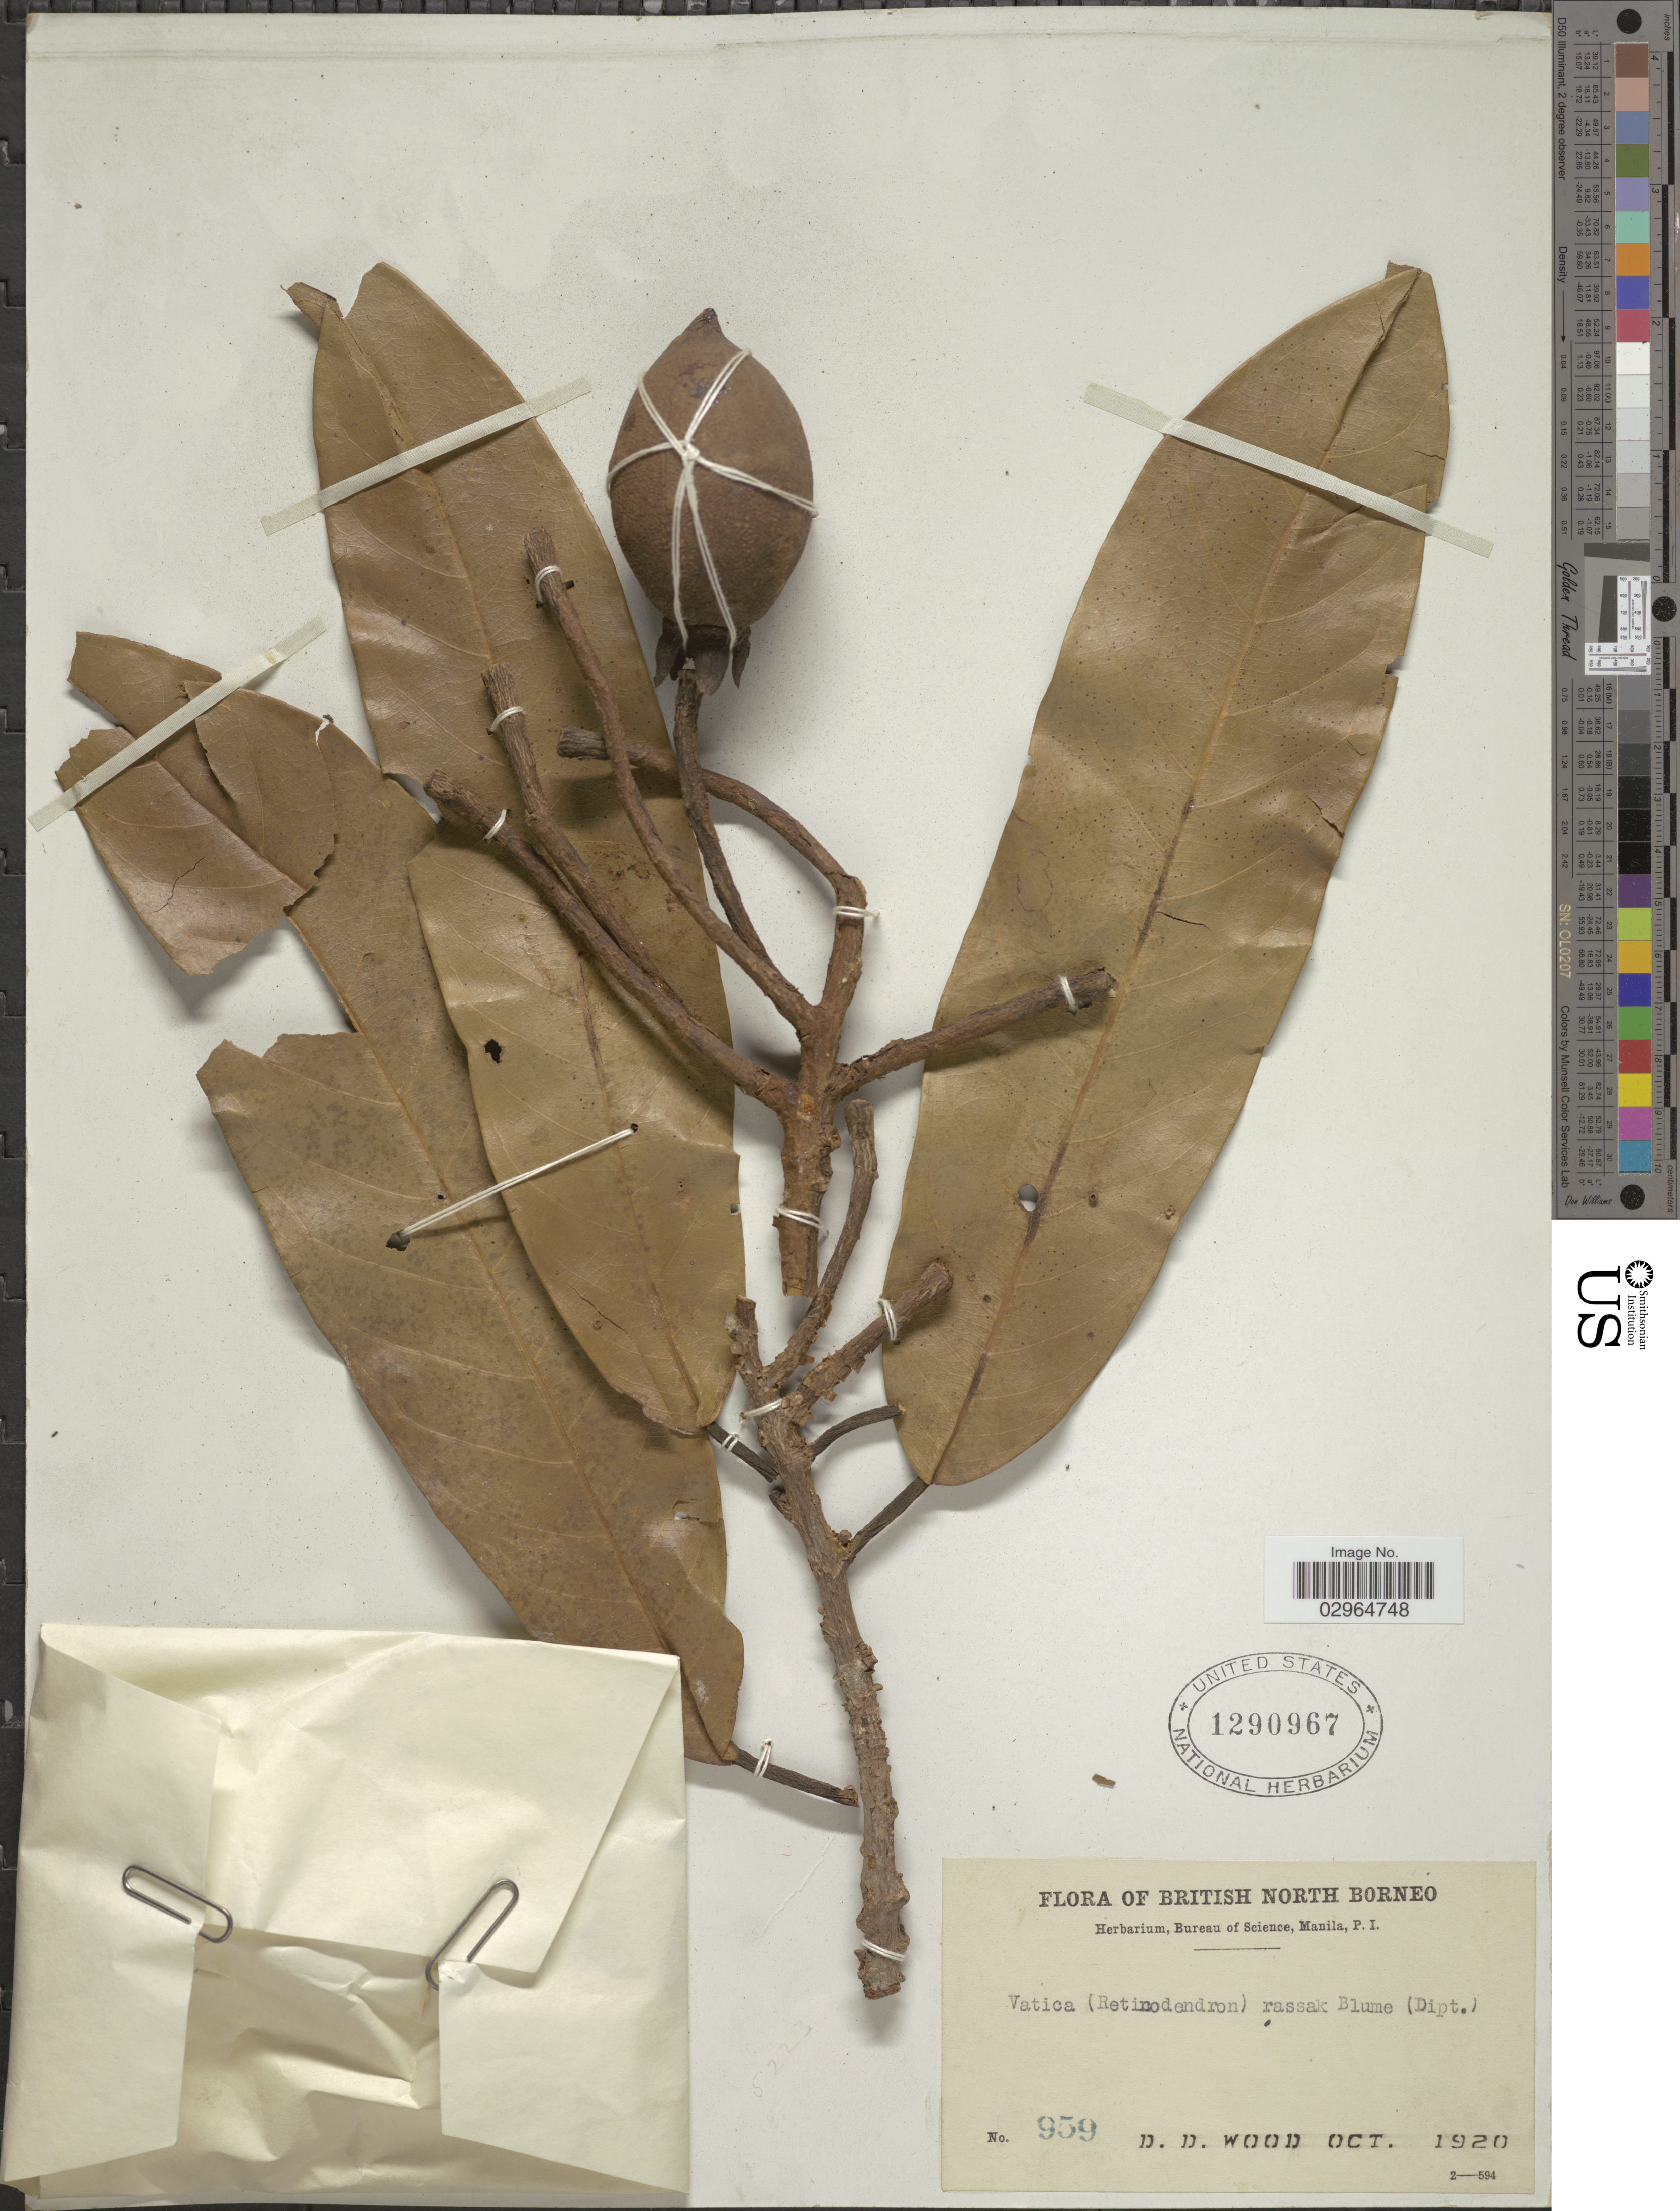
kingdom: Plantae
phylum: Tracheophyta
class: Magnoliopsida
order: Malvales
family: Dipterocarpaceae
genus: Vatica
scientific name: Vatica rassak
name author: Blume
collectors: D. Wood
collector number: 959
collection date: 1920-10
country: Malaysia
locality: British North Borneo.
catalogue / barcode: US 1290967